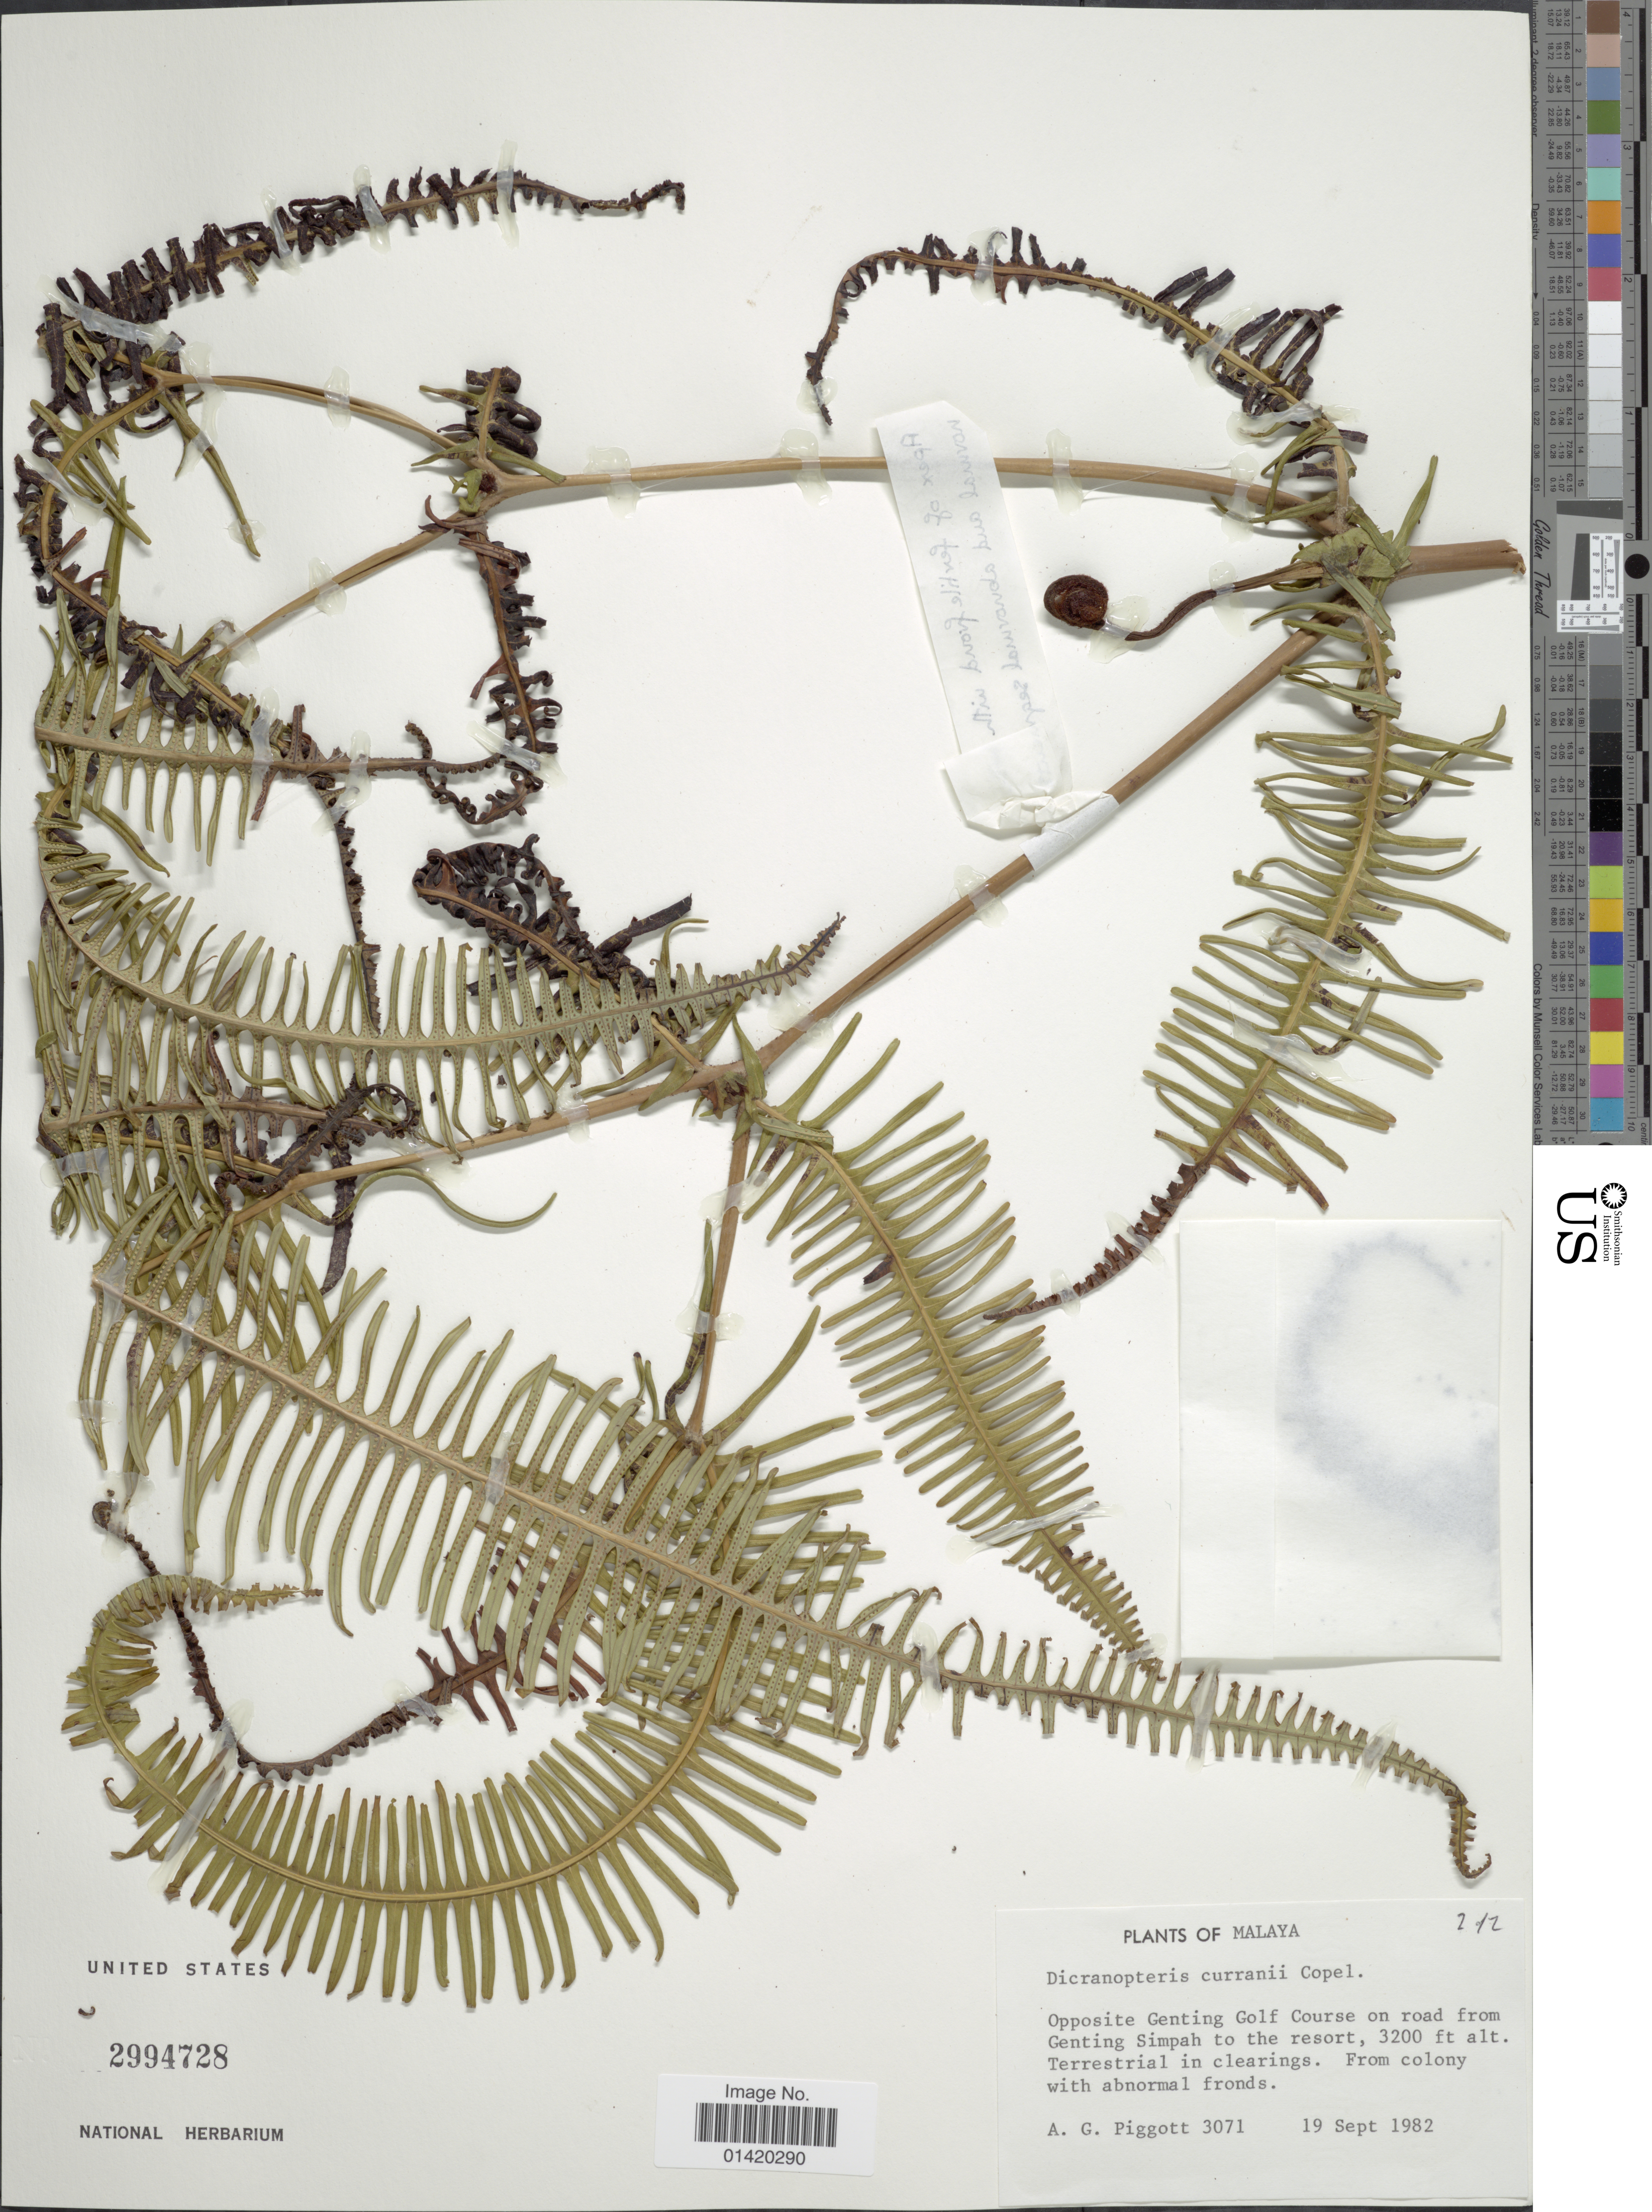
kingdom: Plantae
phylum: Tracheophyta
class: Polypodiopsida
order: Gleicheniales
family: Gleicheniaceae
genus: Dicranopteris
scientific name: Dicranopteris curranii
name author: Copel.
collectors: A. Piggott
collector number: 3071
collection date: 1982-09-19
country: Malaysia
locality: Malaya, Opposite Genting Golf on road from Gentig Simpah to the resort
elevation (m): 975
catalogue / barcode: US 2994728